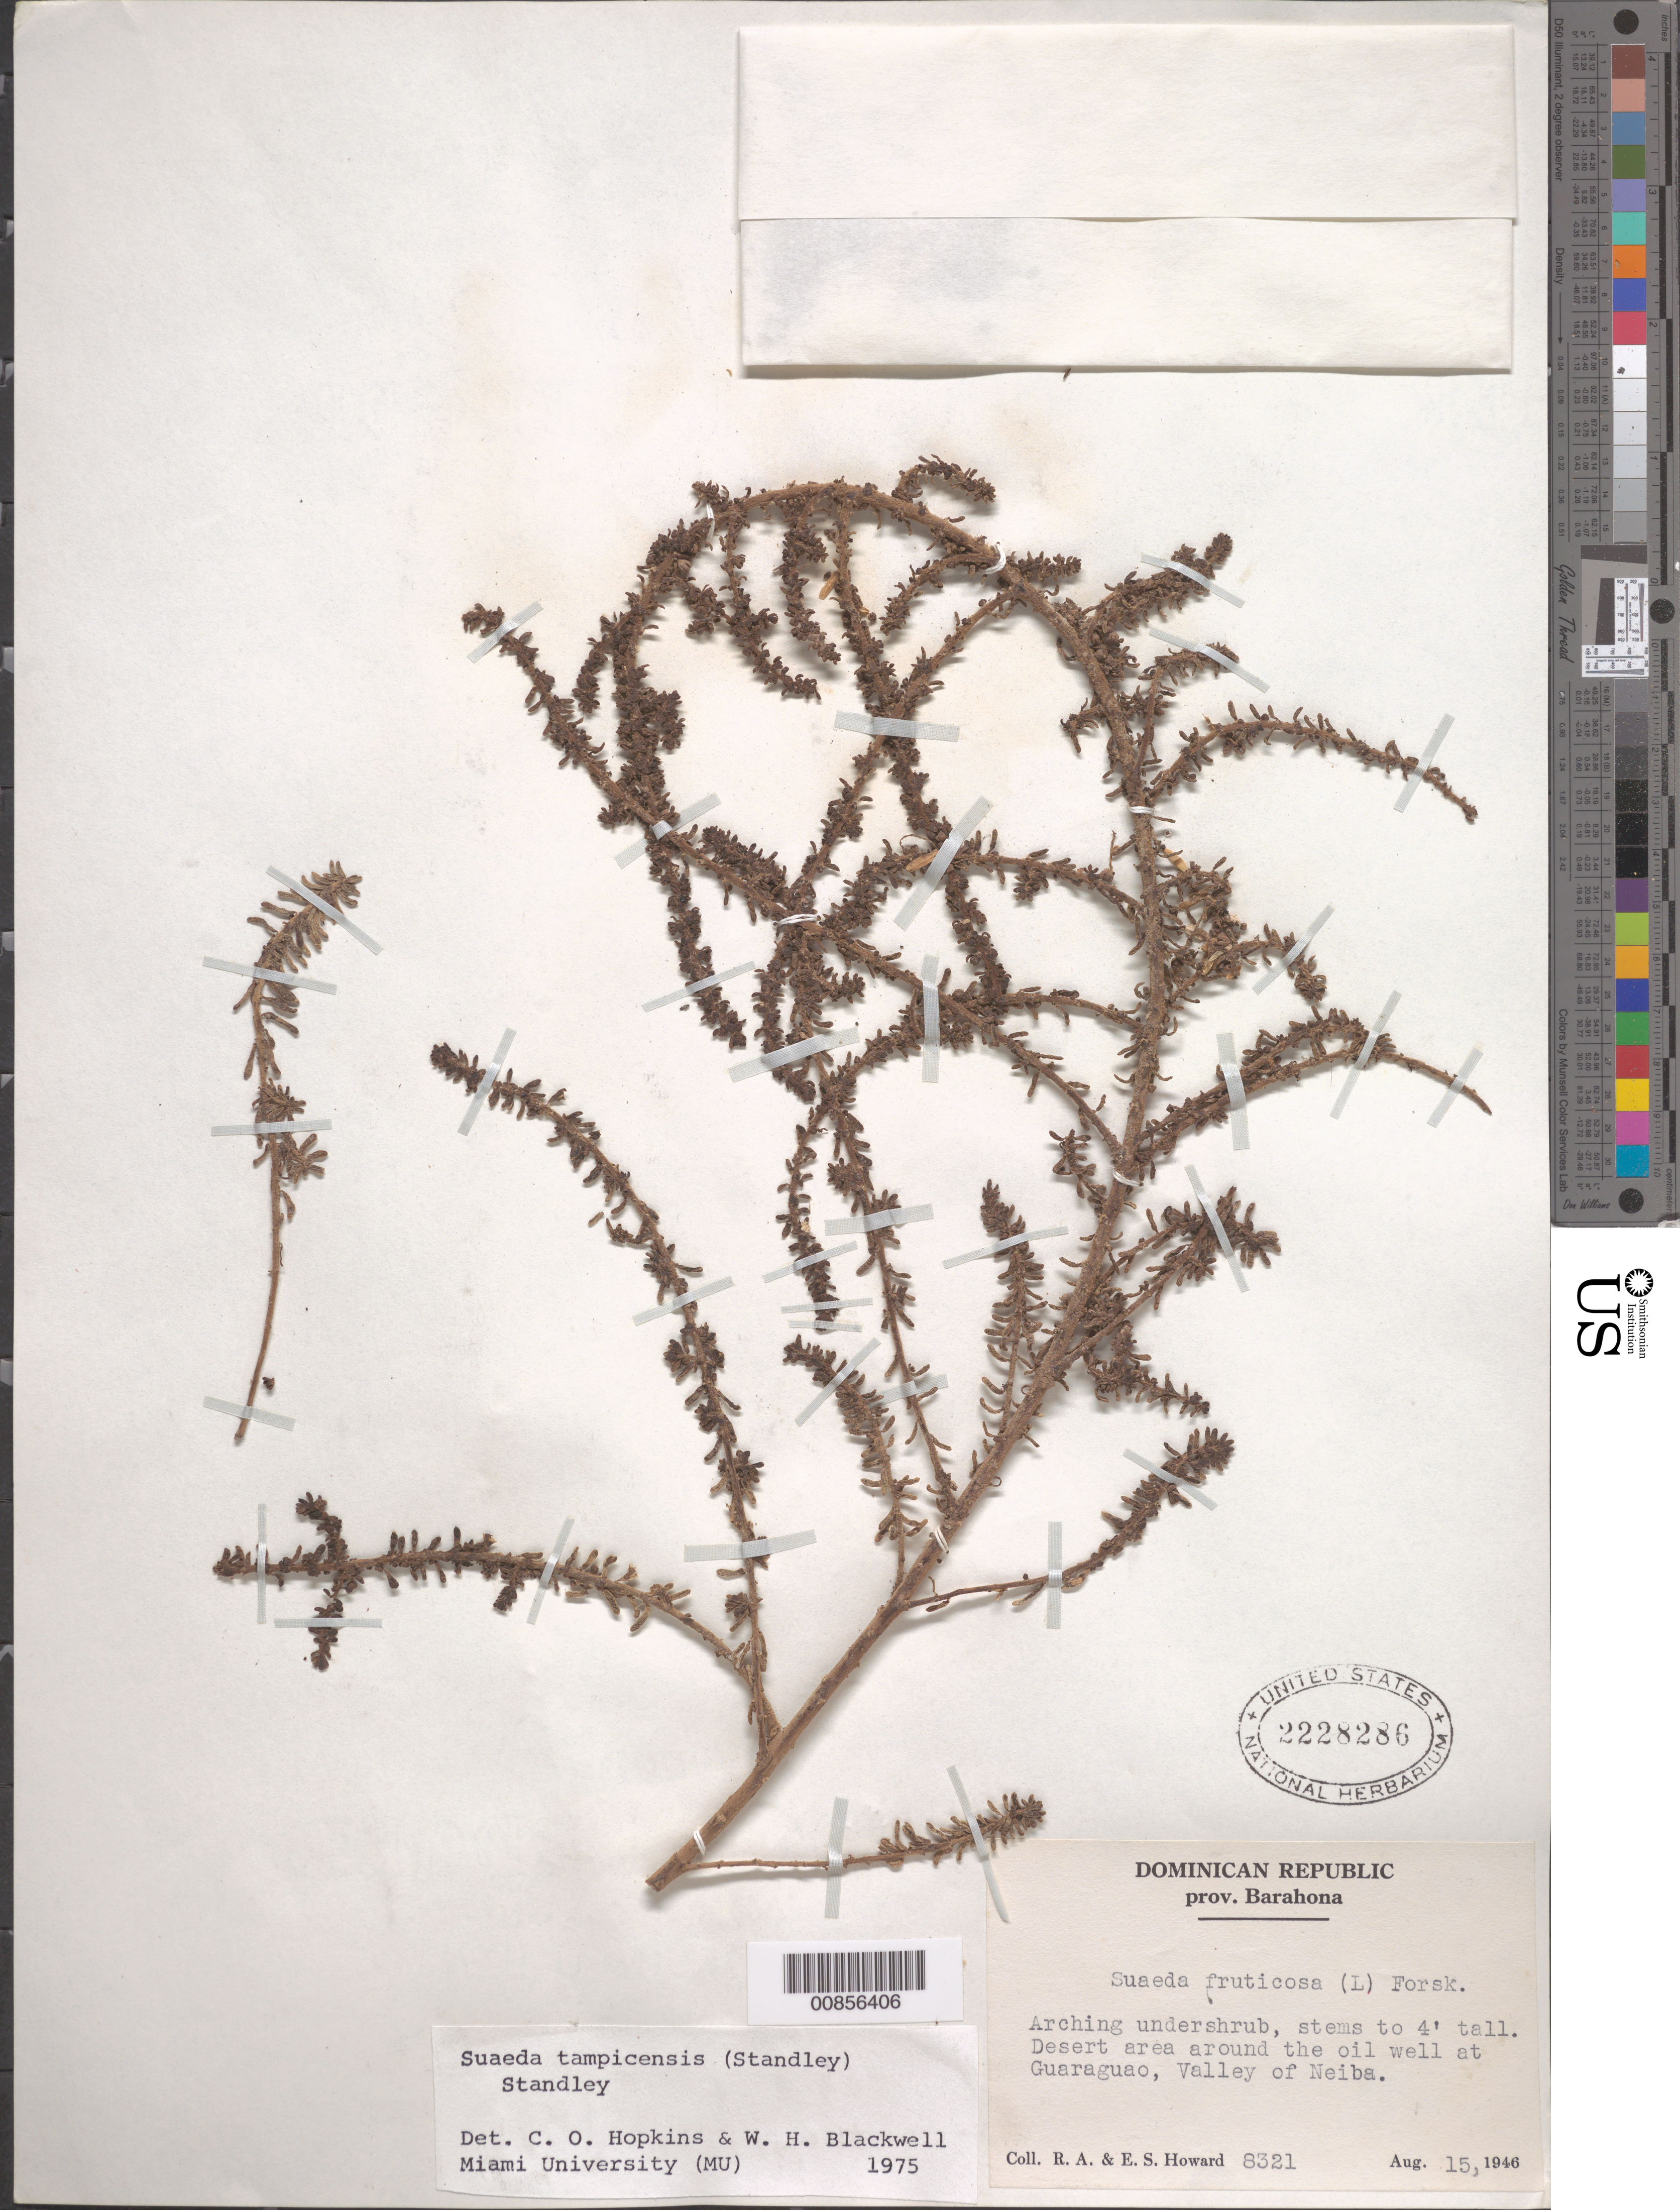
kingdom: Plantae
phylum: Tracheophyta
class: Magnoliopsida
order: Caryophyllales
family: Amaranthaceae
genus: Suaeda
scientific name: Suaeda tampicensis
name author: (Standl.) Standl.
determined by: Hopkins, C. O.; Blackwell, W. H.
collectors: R. A. Howard & E. S. Howard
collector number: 8321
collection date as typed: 15 Aug 1946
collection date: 1946-08-15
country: Dominican Republic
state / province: Barahona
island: Hispaniola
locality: Desert area around the oil well at Guaraguao, Valley of Neiba.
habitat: Desert area around the oil well.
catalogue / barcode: US 2228286